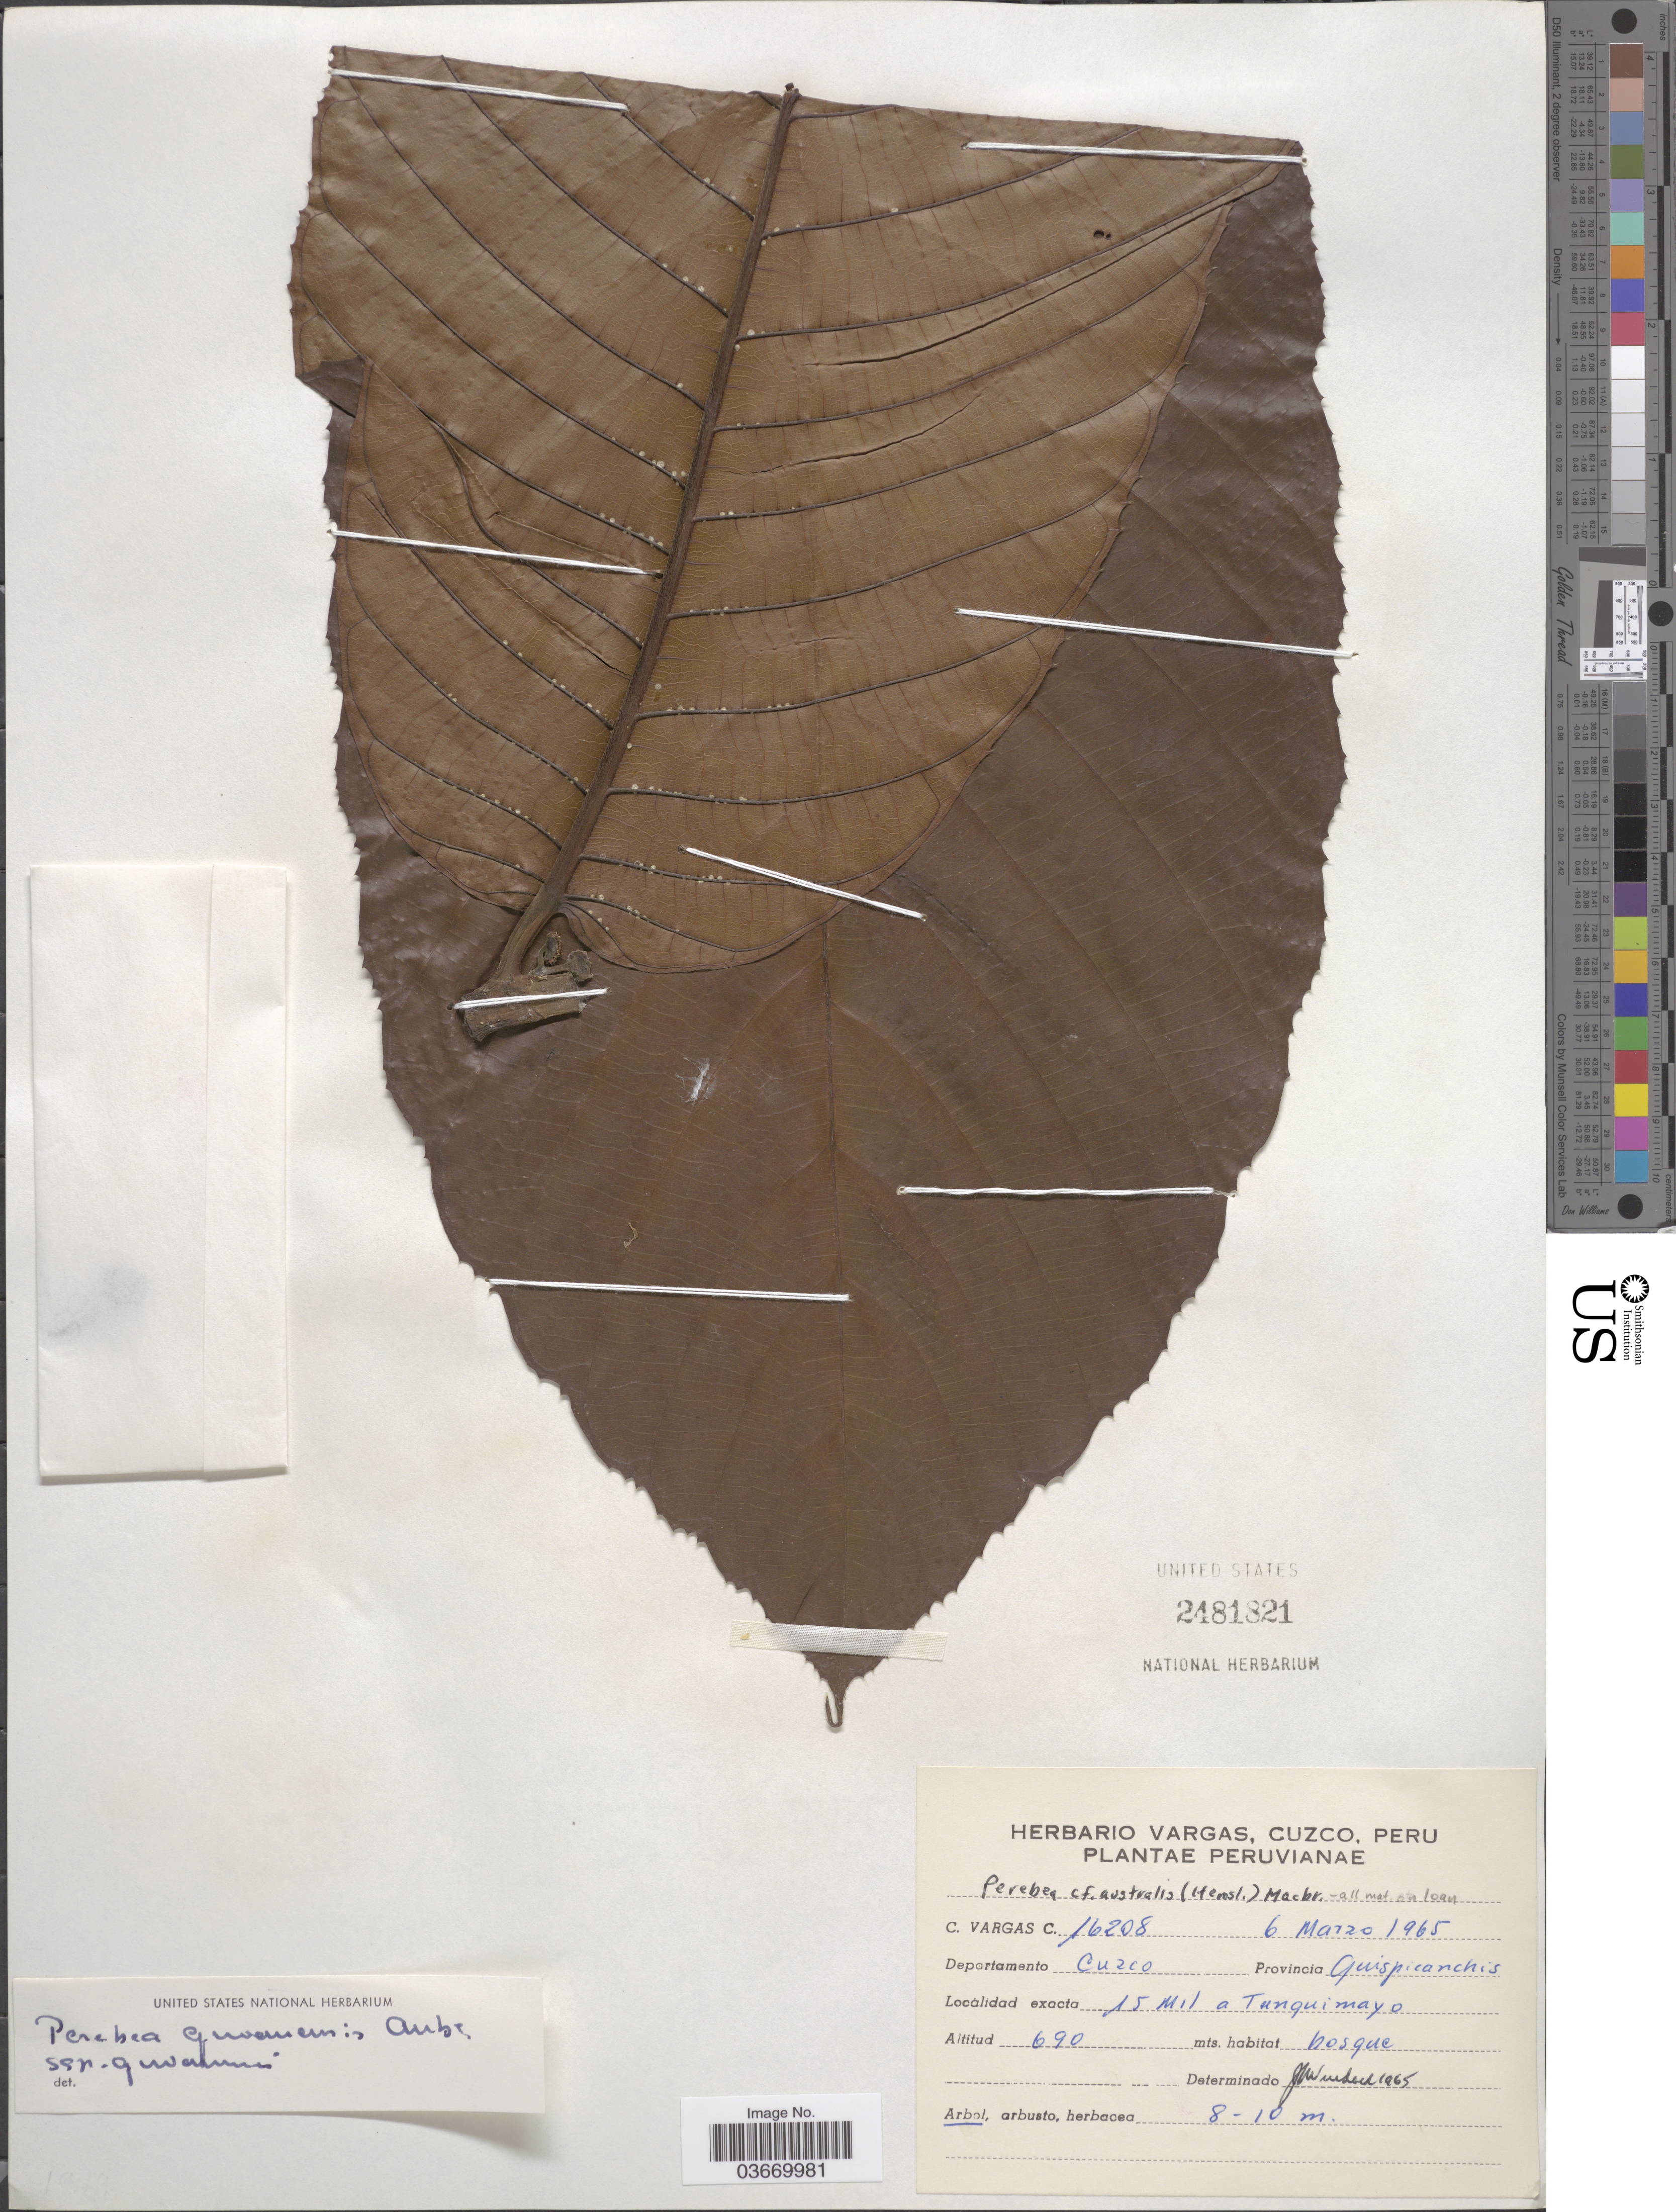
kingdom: Plantae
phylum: Tracheophyta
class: Magnoliopsida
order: Rosales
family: Moraceae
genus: Perebea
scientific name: Perebea guianensis subsp. guianensis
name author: Aubl.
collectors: C. Vargas Calderón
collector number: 6208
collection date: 1965-03-06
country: Peru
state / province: Cusco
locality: Departamento Cuzco. Provincia Quispicanchis. 15 mil a Tunquimayo.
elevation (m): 690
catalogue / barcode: US 2481821